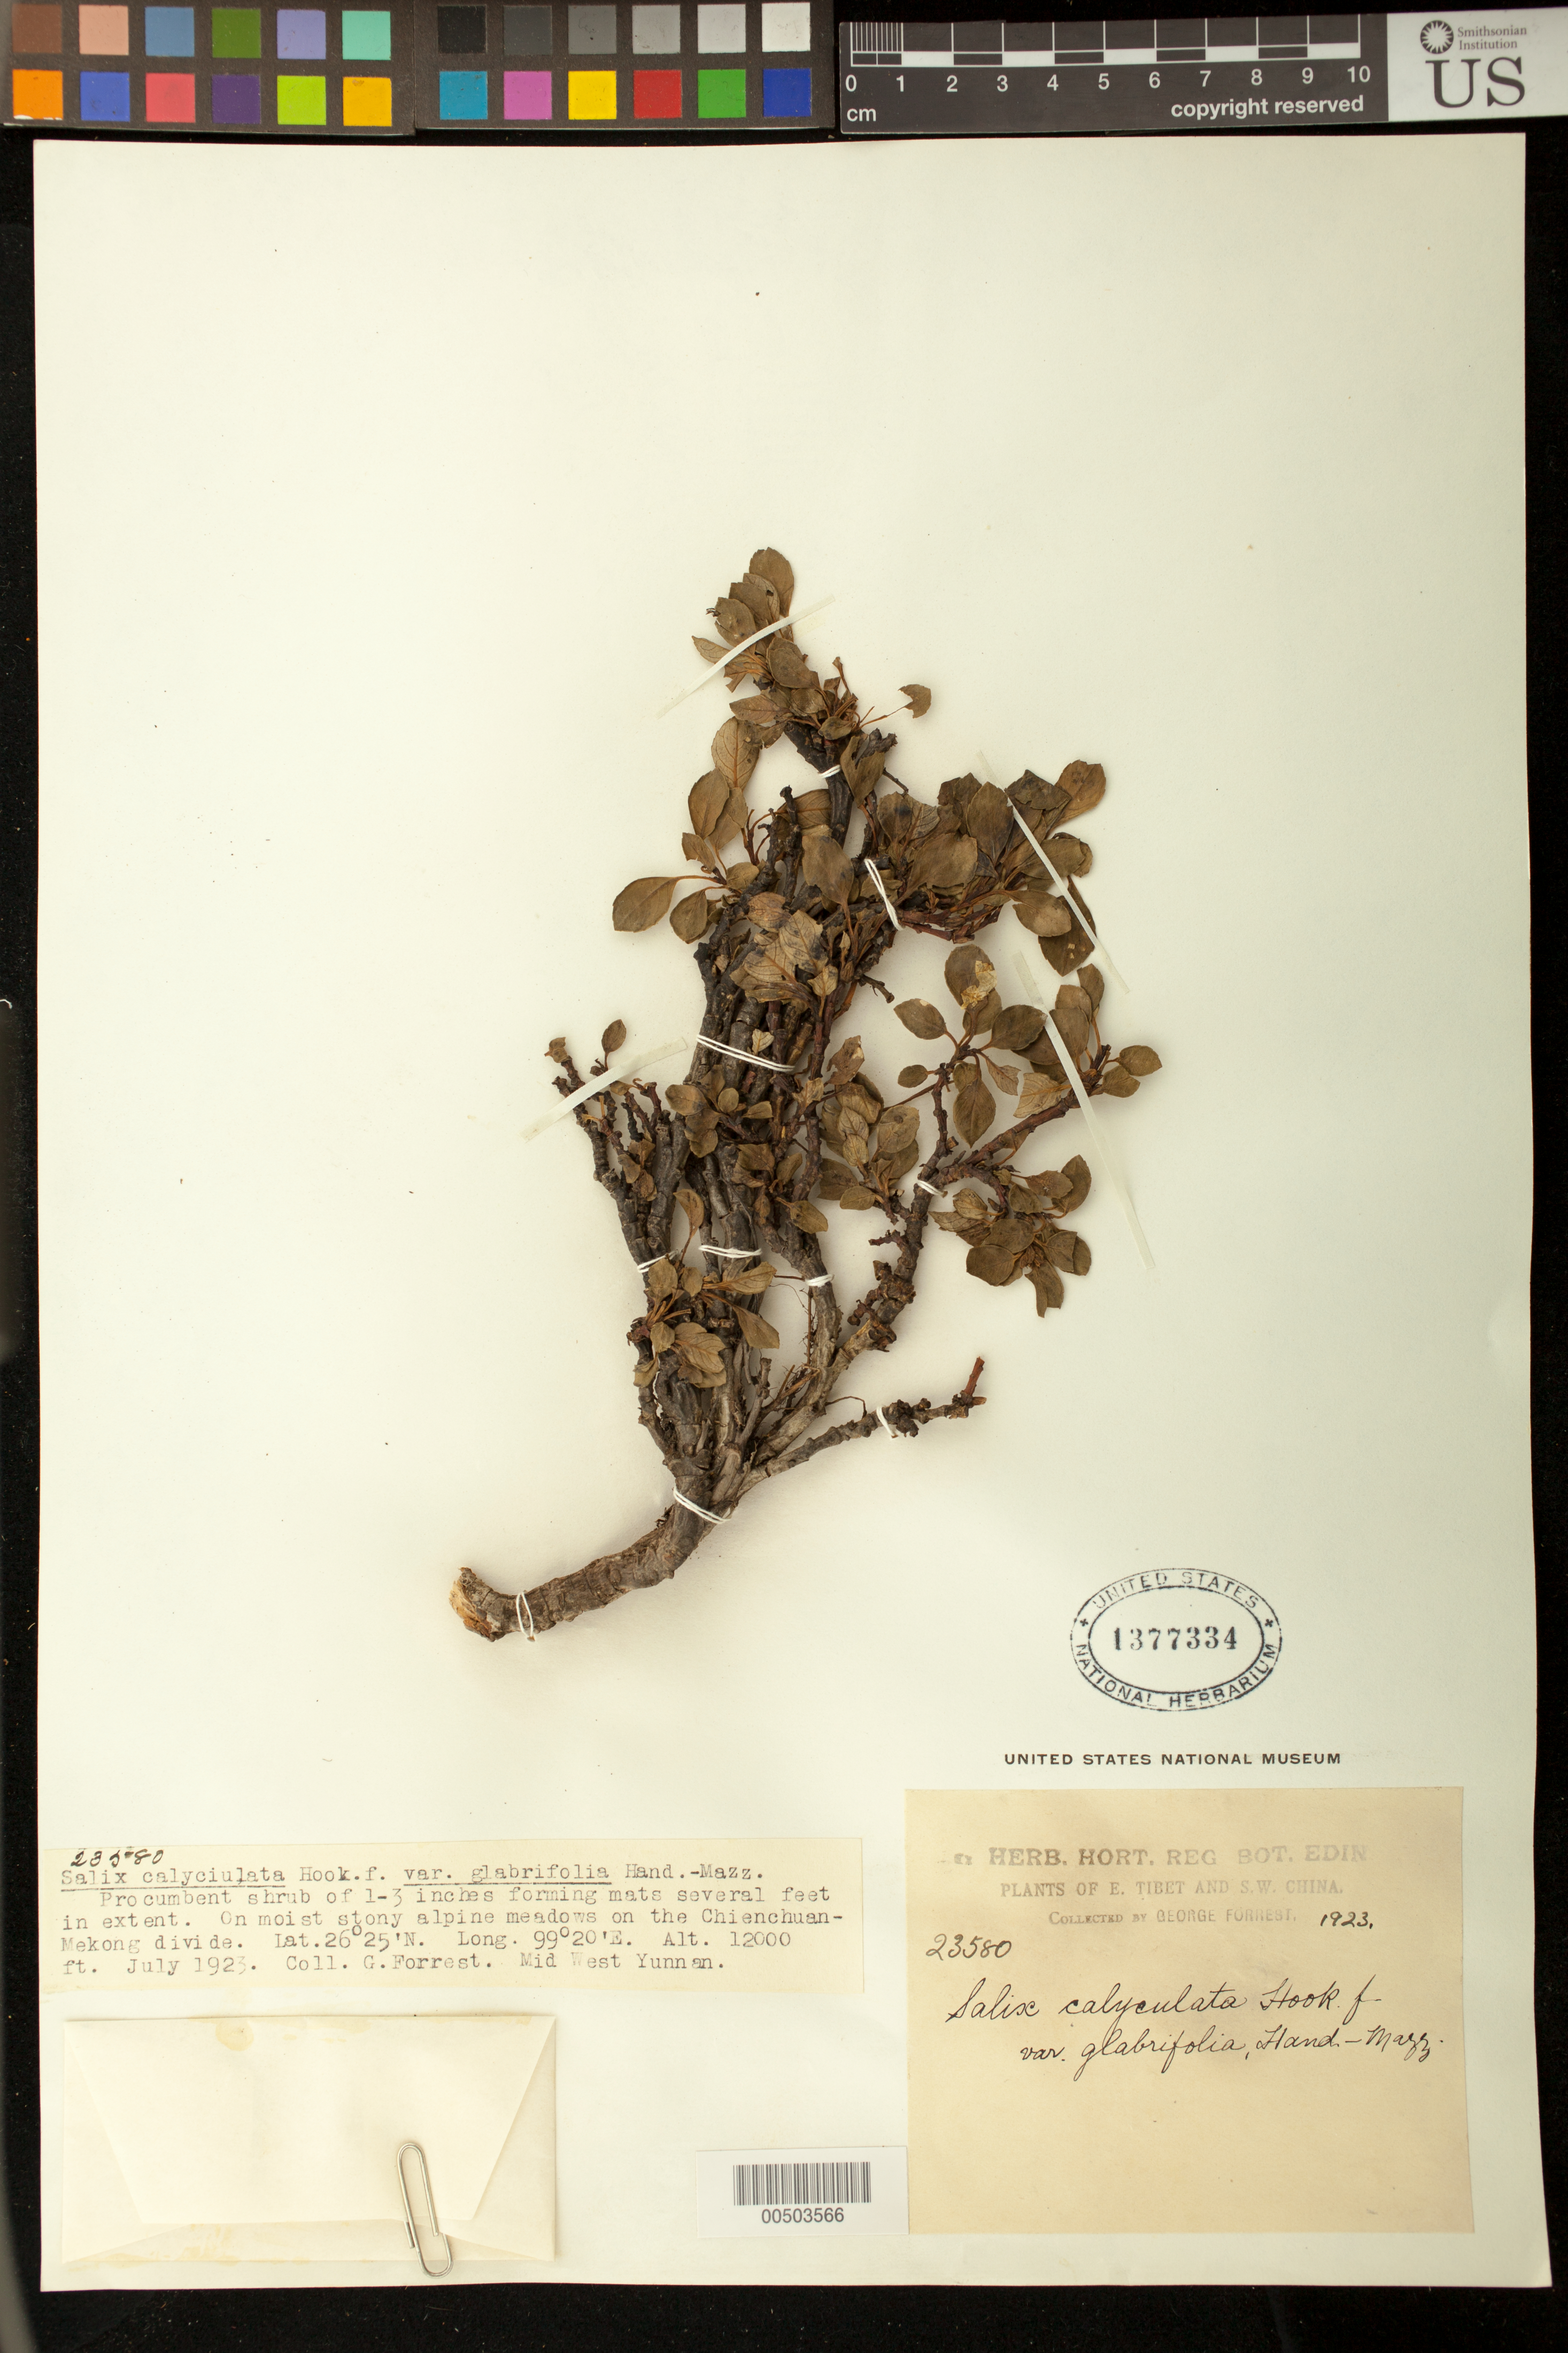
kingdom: Plantae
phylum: Tracheophyta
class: Magnoliopsida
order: Malpighiales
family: Salicaceae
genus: Salix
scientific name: Salix calyculata var. glabrifolia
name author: Hand.-Mazz.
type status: Syntype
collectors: G. Forrest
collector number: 23580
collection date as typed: Jul 1923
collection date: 1923-07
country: China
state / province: Yunnan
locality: On the Chienchuan-Mekong divide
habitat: Procumbent shrub of 1-3 inches forming mats several feet in extent. On moist stony alpine meadows on the Chienchuan-Mekong d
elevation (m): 3658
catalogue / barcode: US 1377334